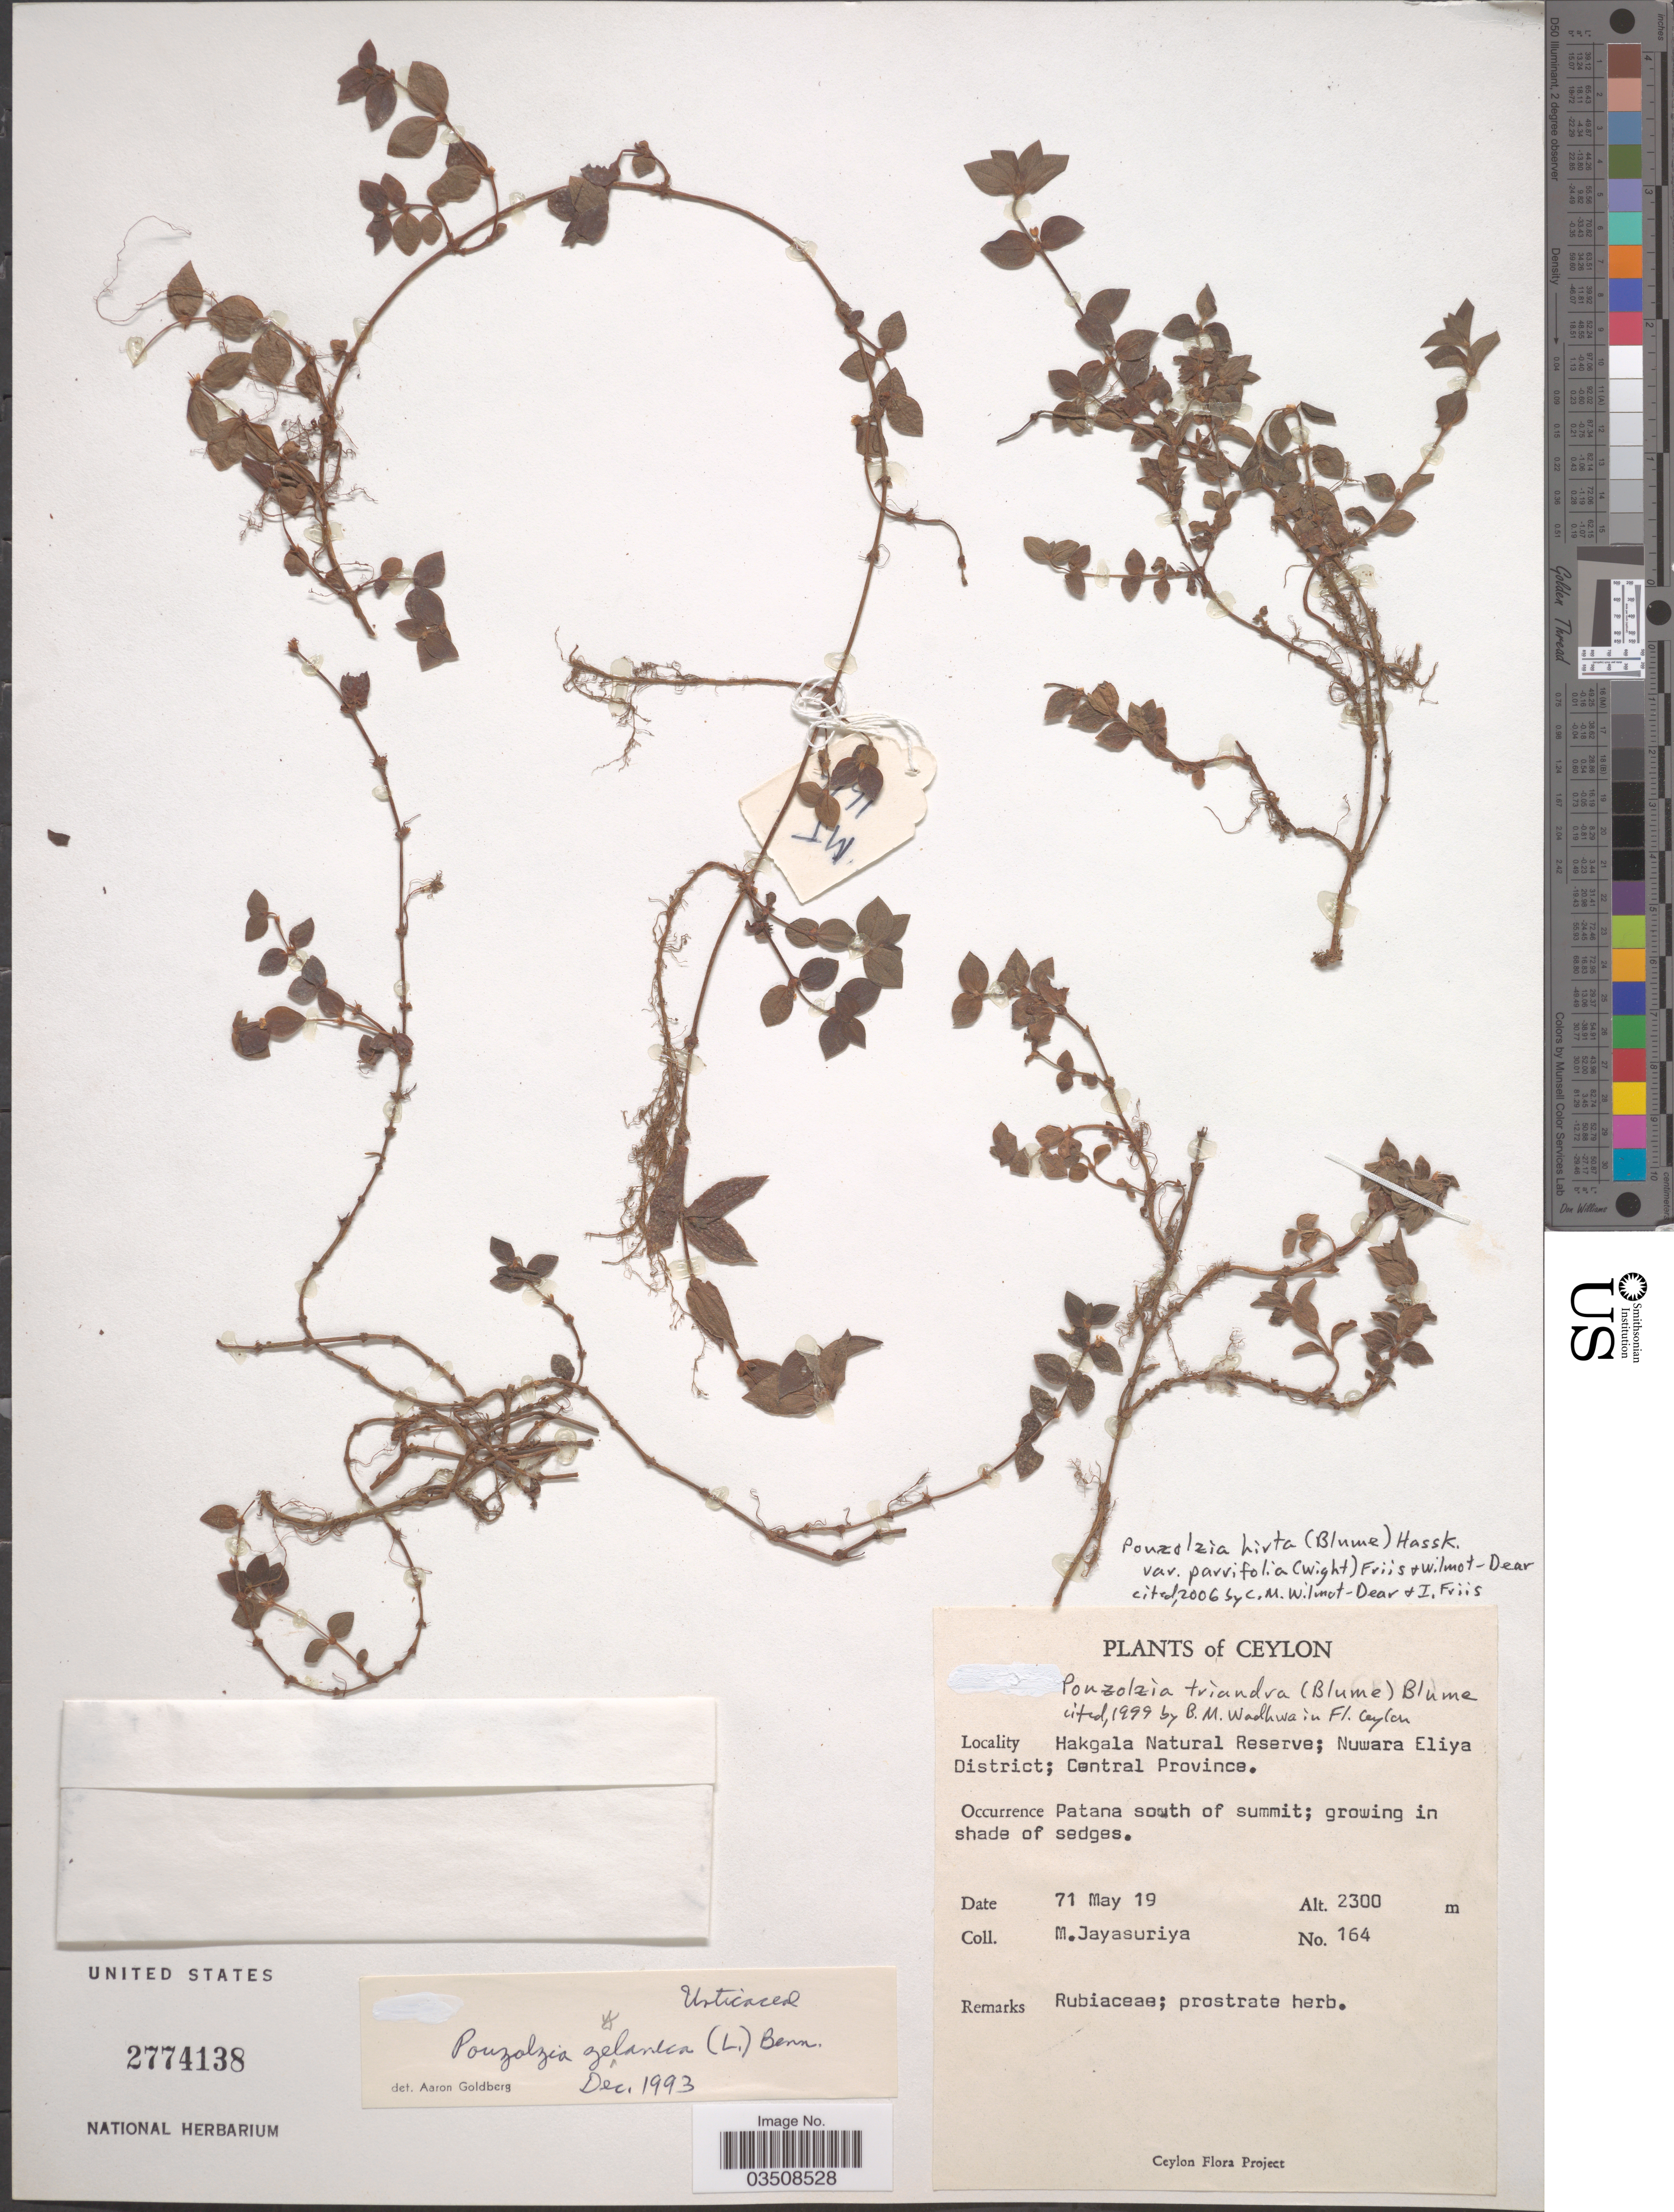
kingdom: Plantae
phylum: Tracheophyta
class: Magnoliopsida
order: Rosales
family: Urticaceae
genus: Gonostegia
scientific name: Gonostegia parvifolia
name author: (Wright) Miq.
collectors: M. Jayasuriya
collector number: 164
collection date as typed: Transcribed d/m/y: 19/5/71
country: Sri Lanka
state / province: Central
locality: Ceylon. Hakgala Natural Reserve; Nuwara Eliya District.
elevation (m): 2300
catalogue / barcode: US 2774138